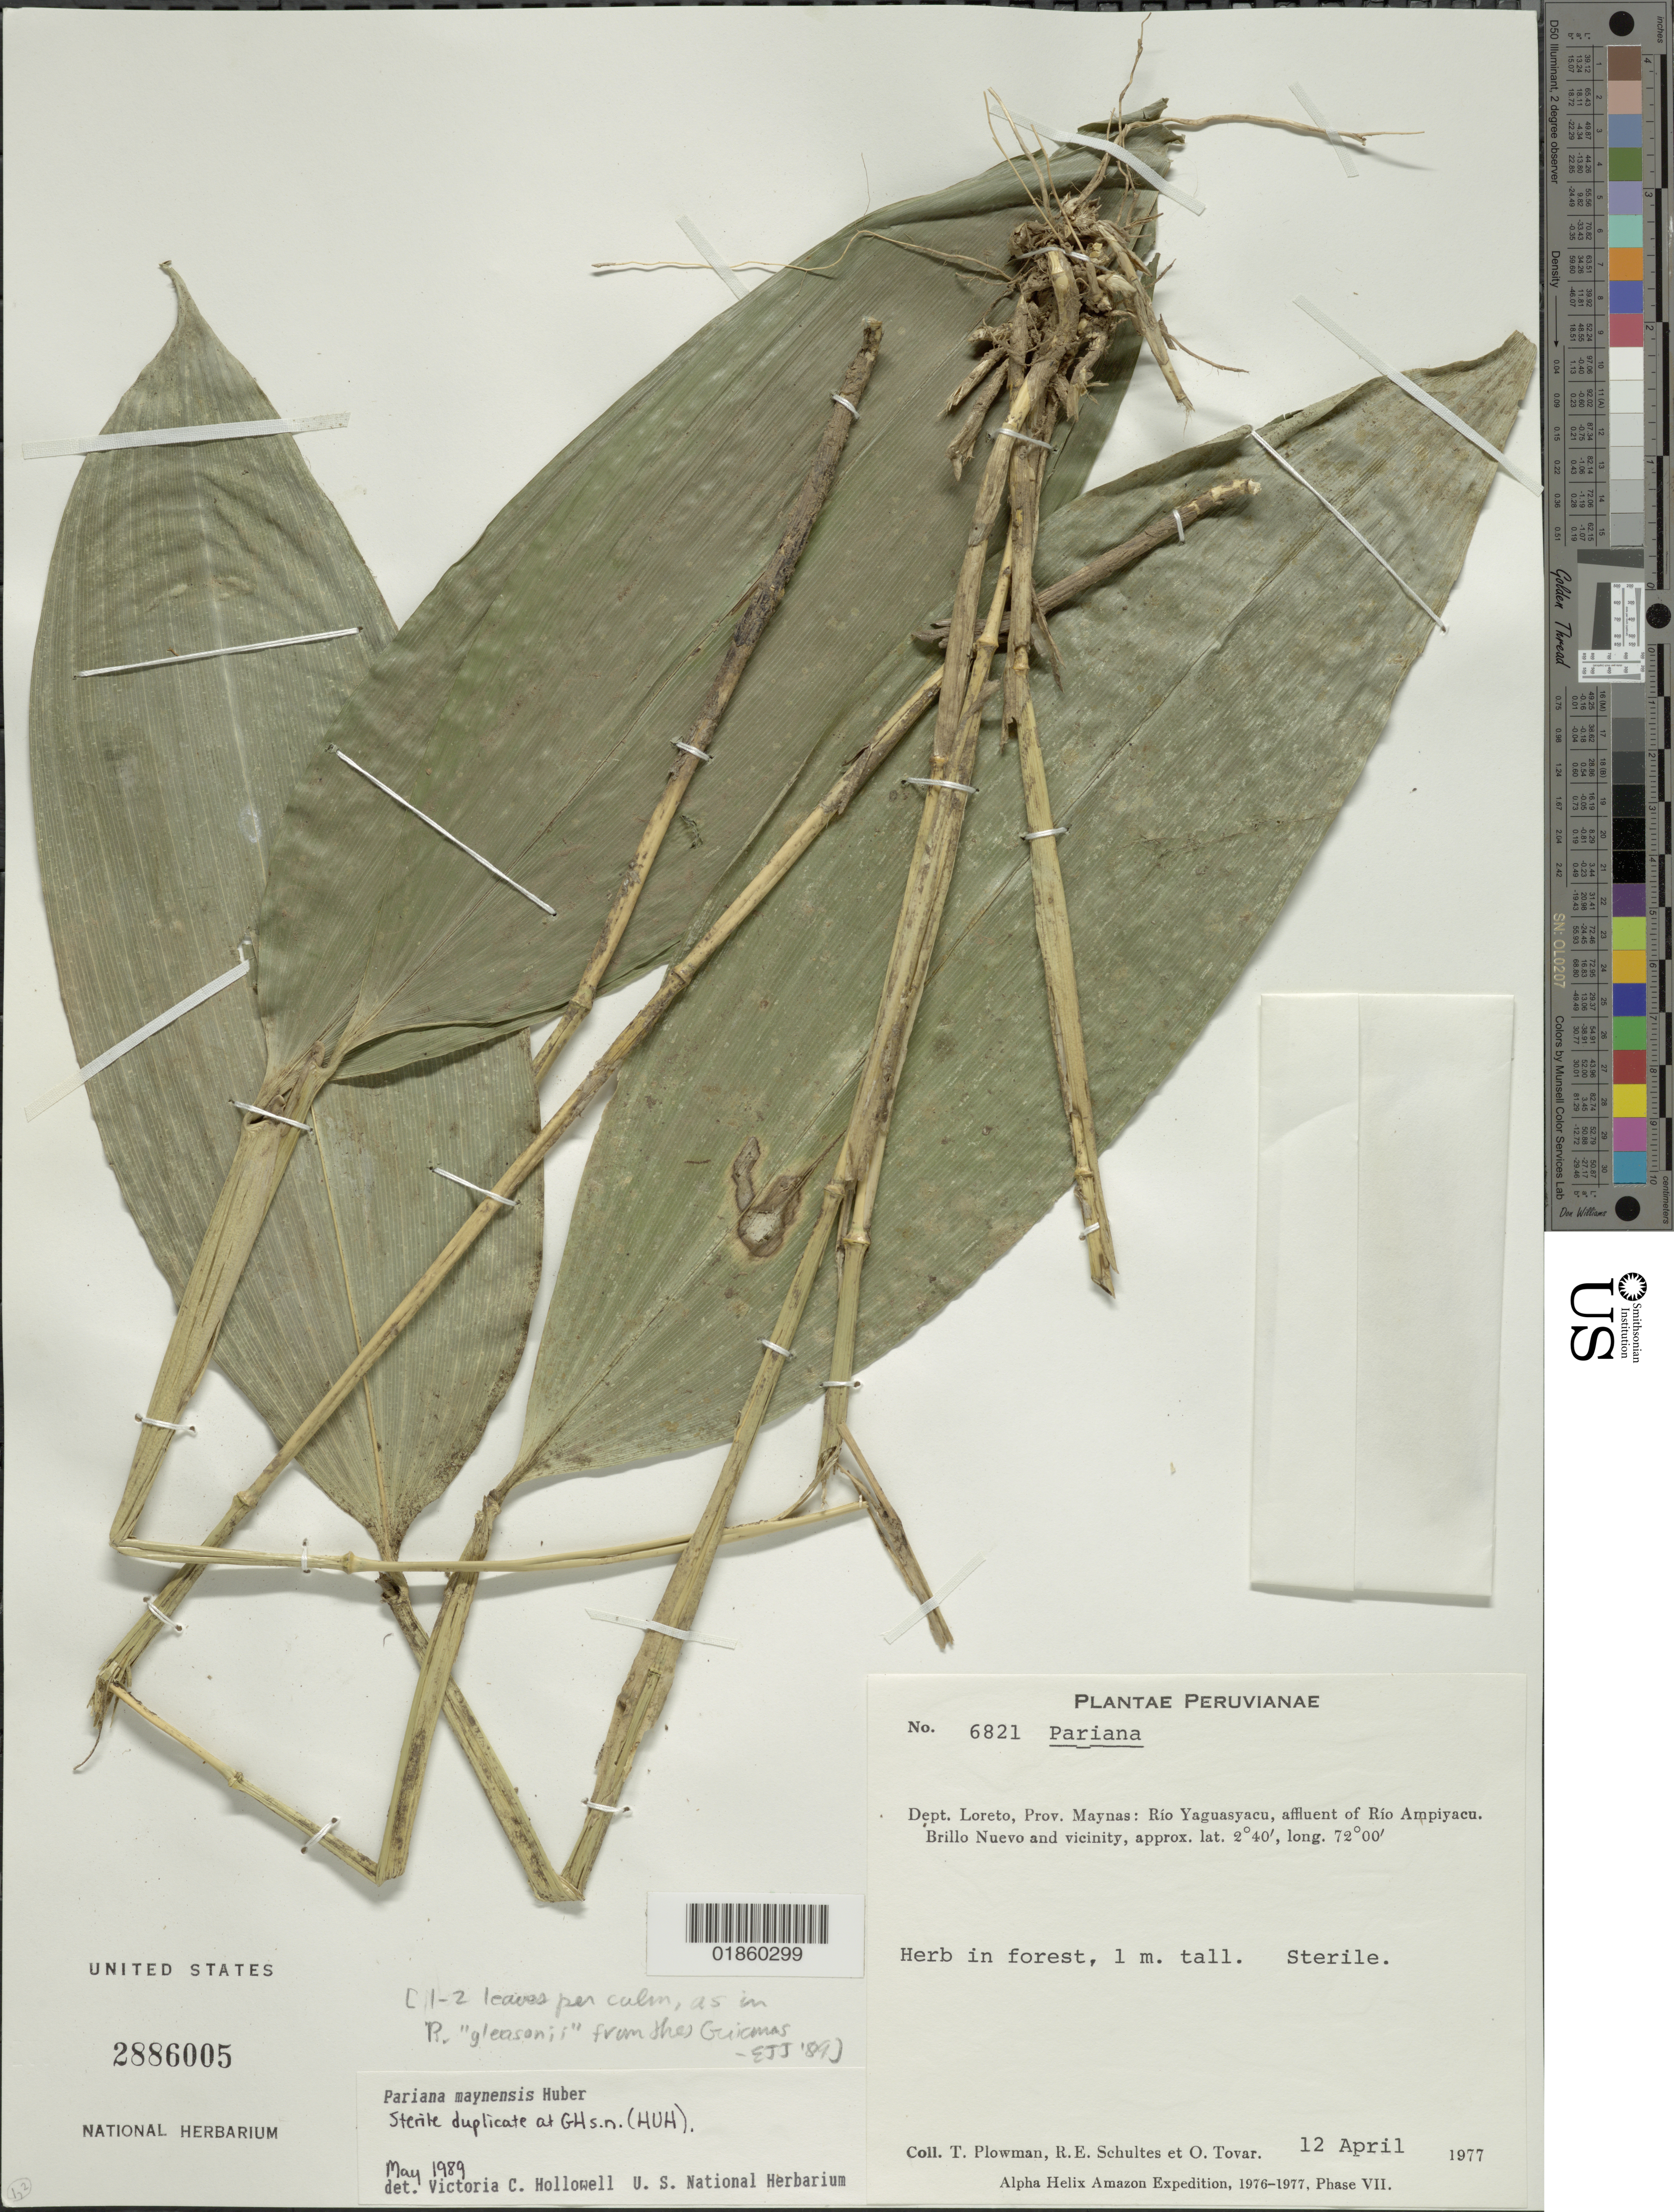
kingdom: Plantae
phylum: Tracheophyta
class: Liliopsida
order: Poales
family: Poaceae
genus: Pariana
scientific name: Pariana gleasonii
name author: Hitchc.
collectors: T. Plowman, R. E. Schultes & O. Tovar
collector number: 6821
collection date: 1977-04-12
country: Peru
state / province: Loreto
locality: Rio: Yaguasyacu, affluent of Rio Ampitaeu Brillo Nuevo and vicinity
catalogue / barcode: US 2886005